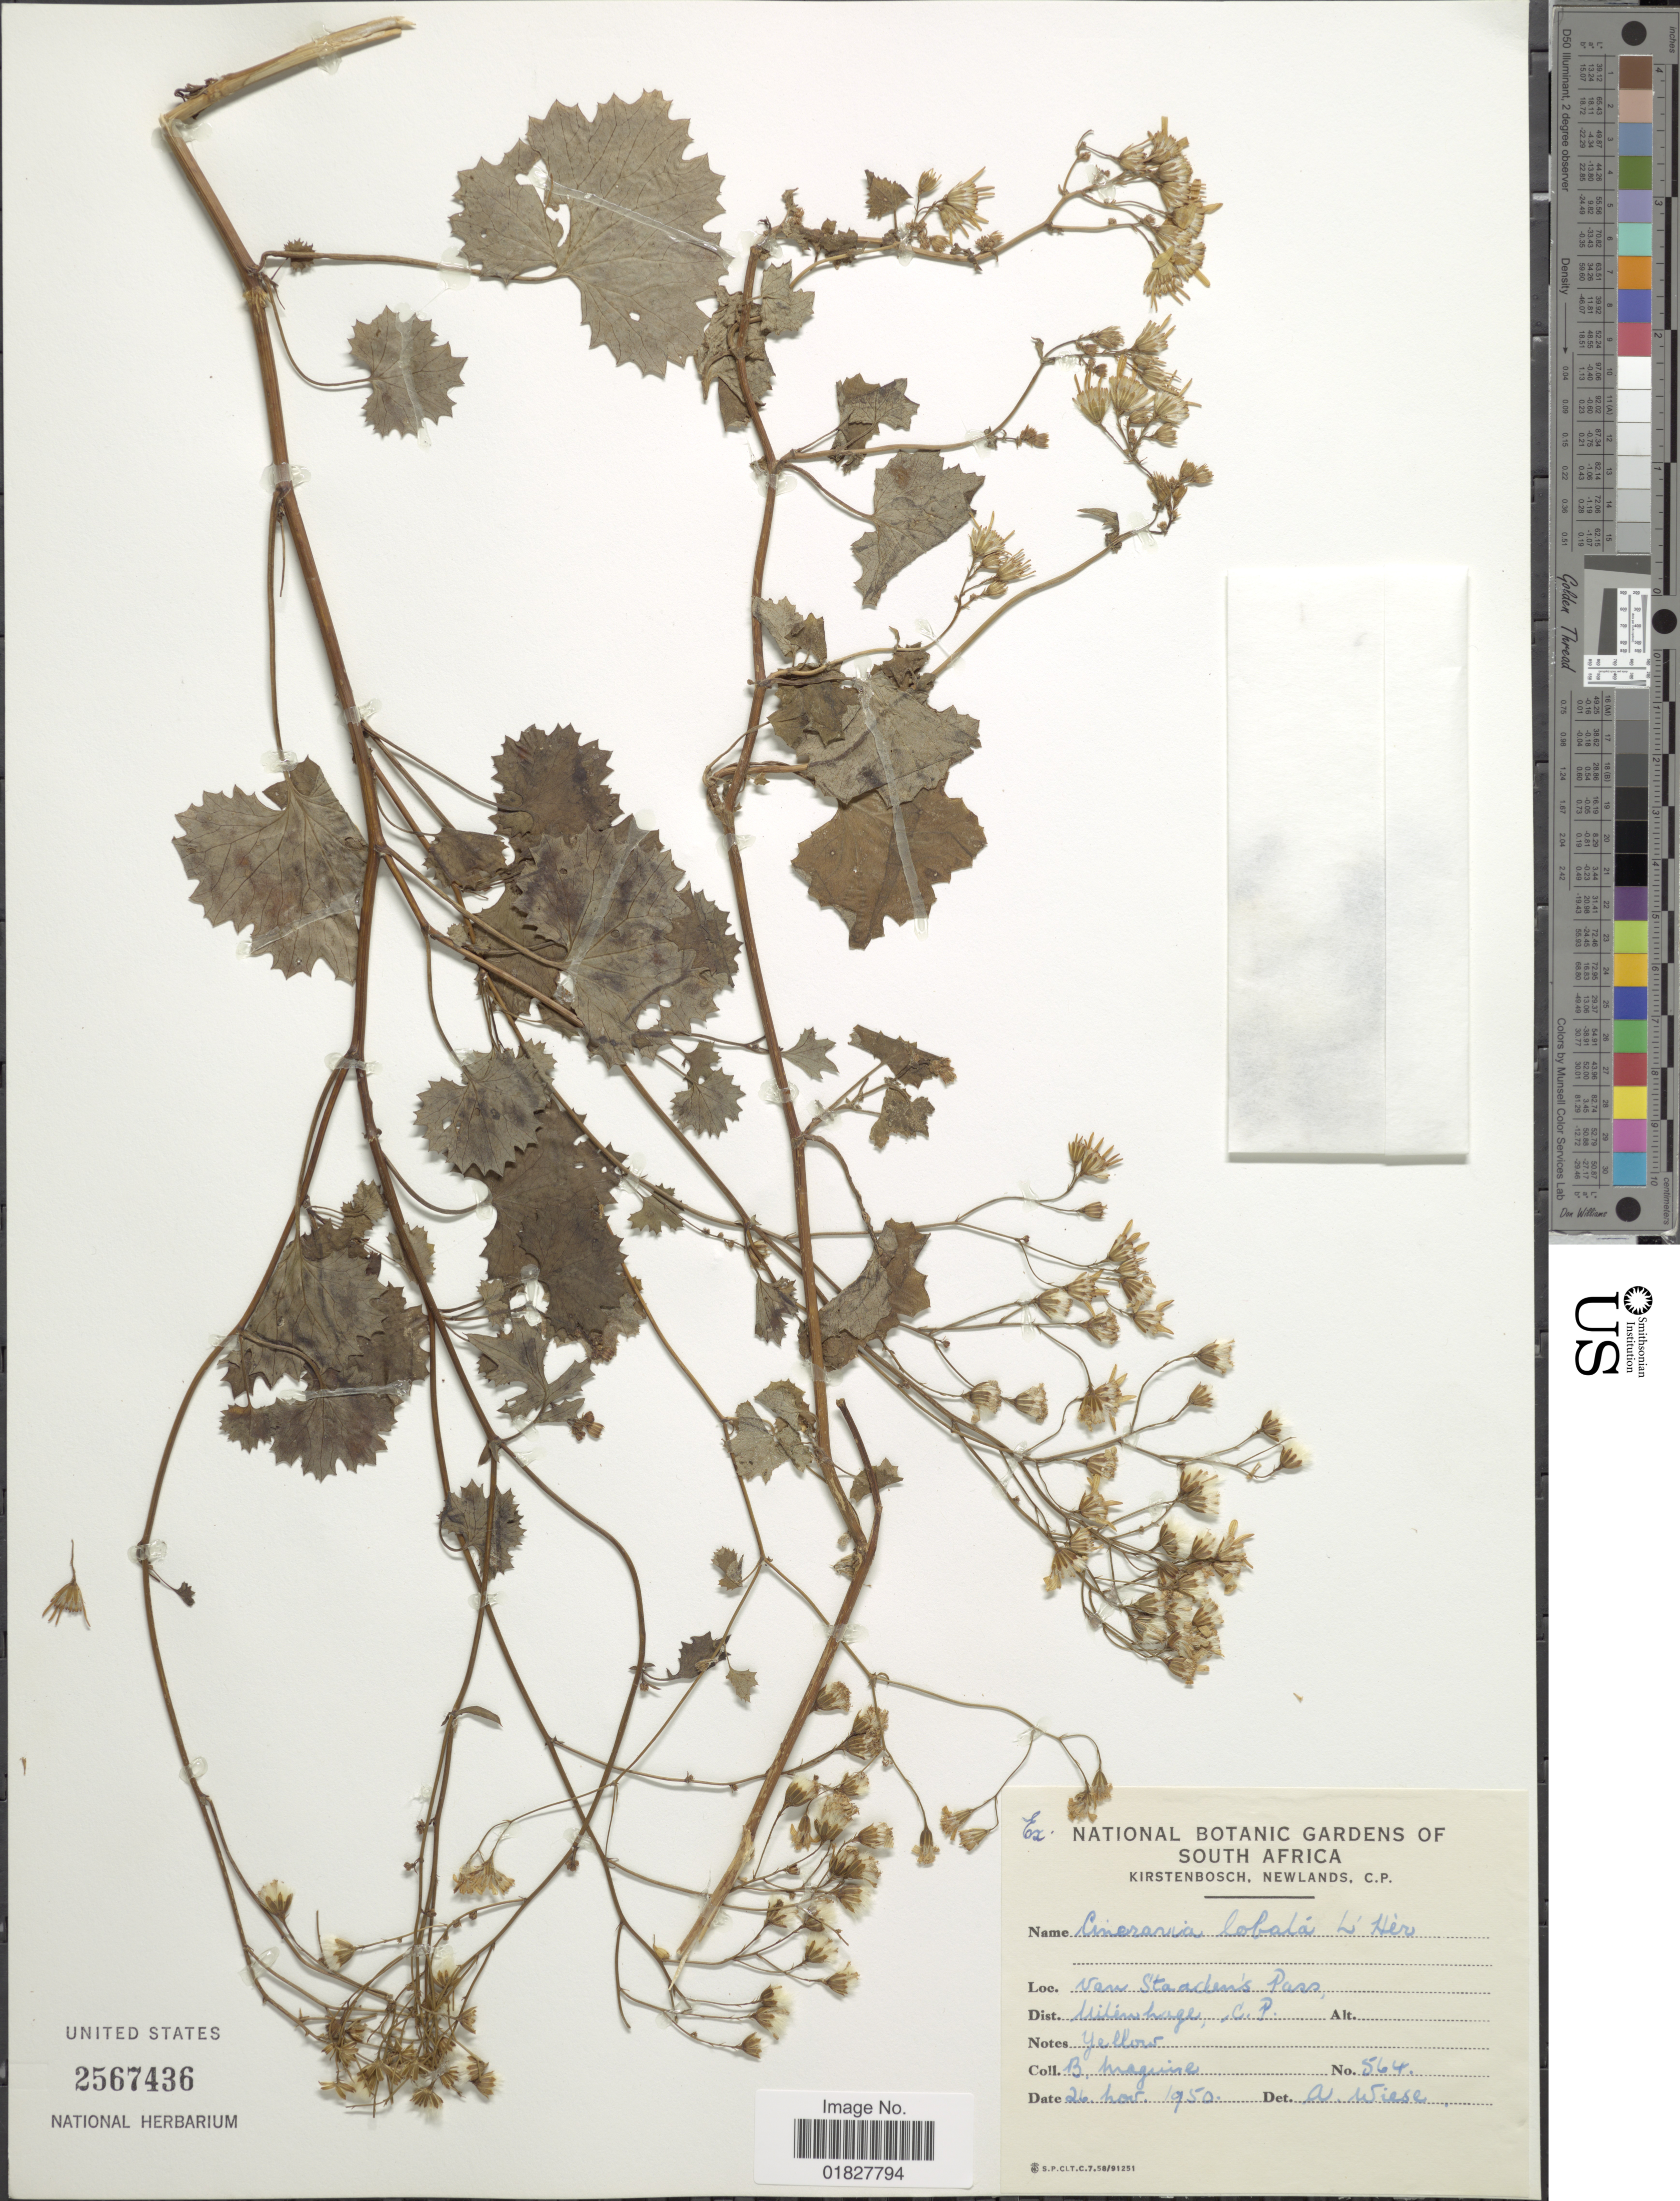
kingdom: Plantae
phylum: Tracheophyta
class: Magnoliopsida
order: Asterales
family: Asteraceae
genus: Cineraria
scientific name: Cineraria lobata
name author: L'Hér.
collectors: B. Maguire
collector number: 564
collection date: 1950-11-26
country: South Africa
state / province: Eastern Cape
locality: Van Staaden's Pass, Dist. Uitenhage, C. P.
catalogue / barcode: US 2567436